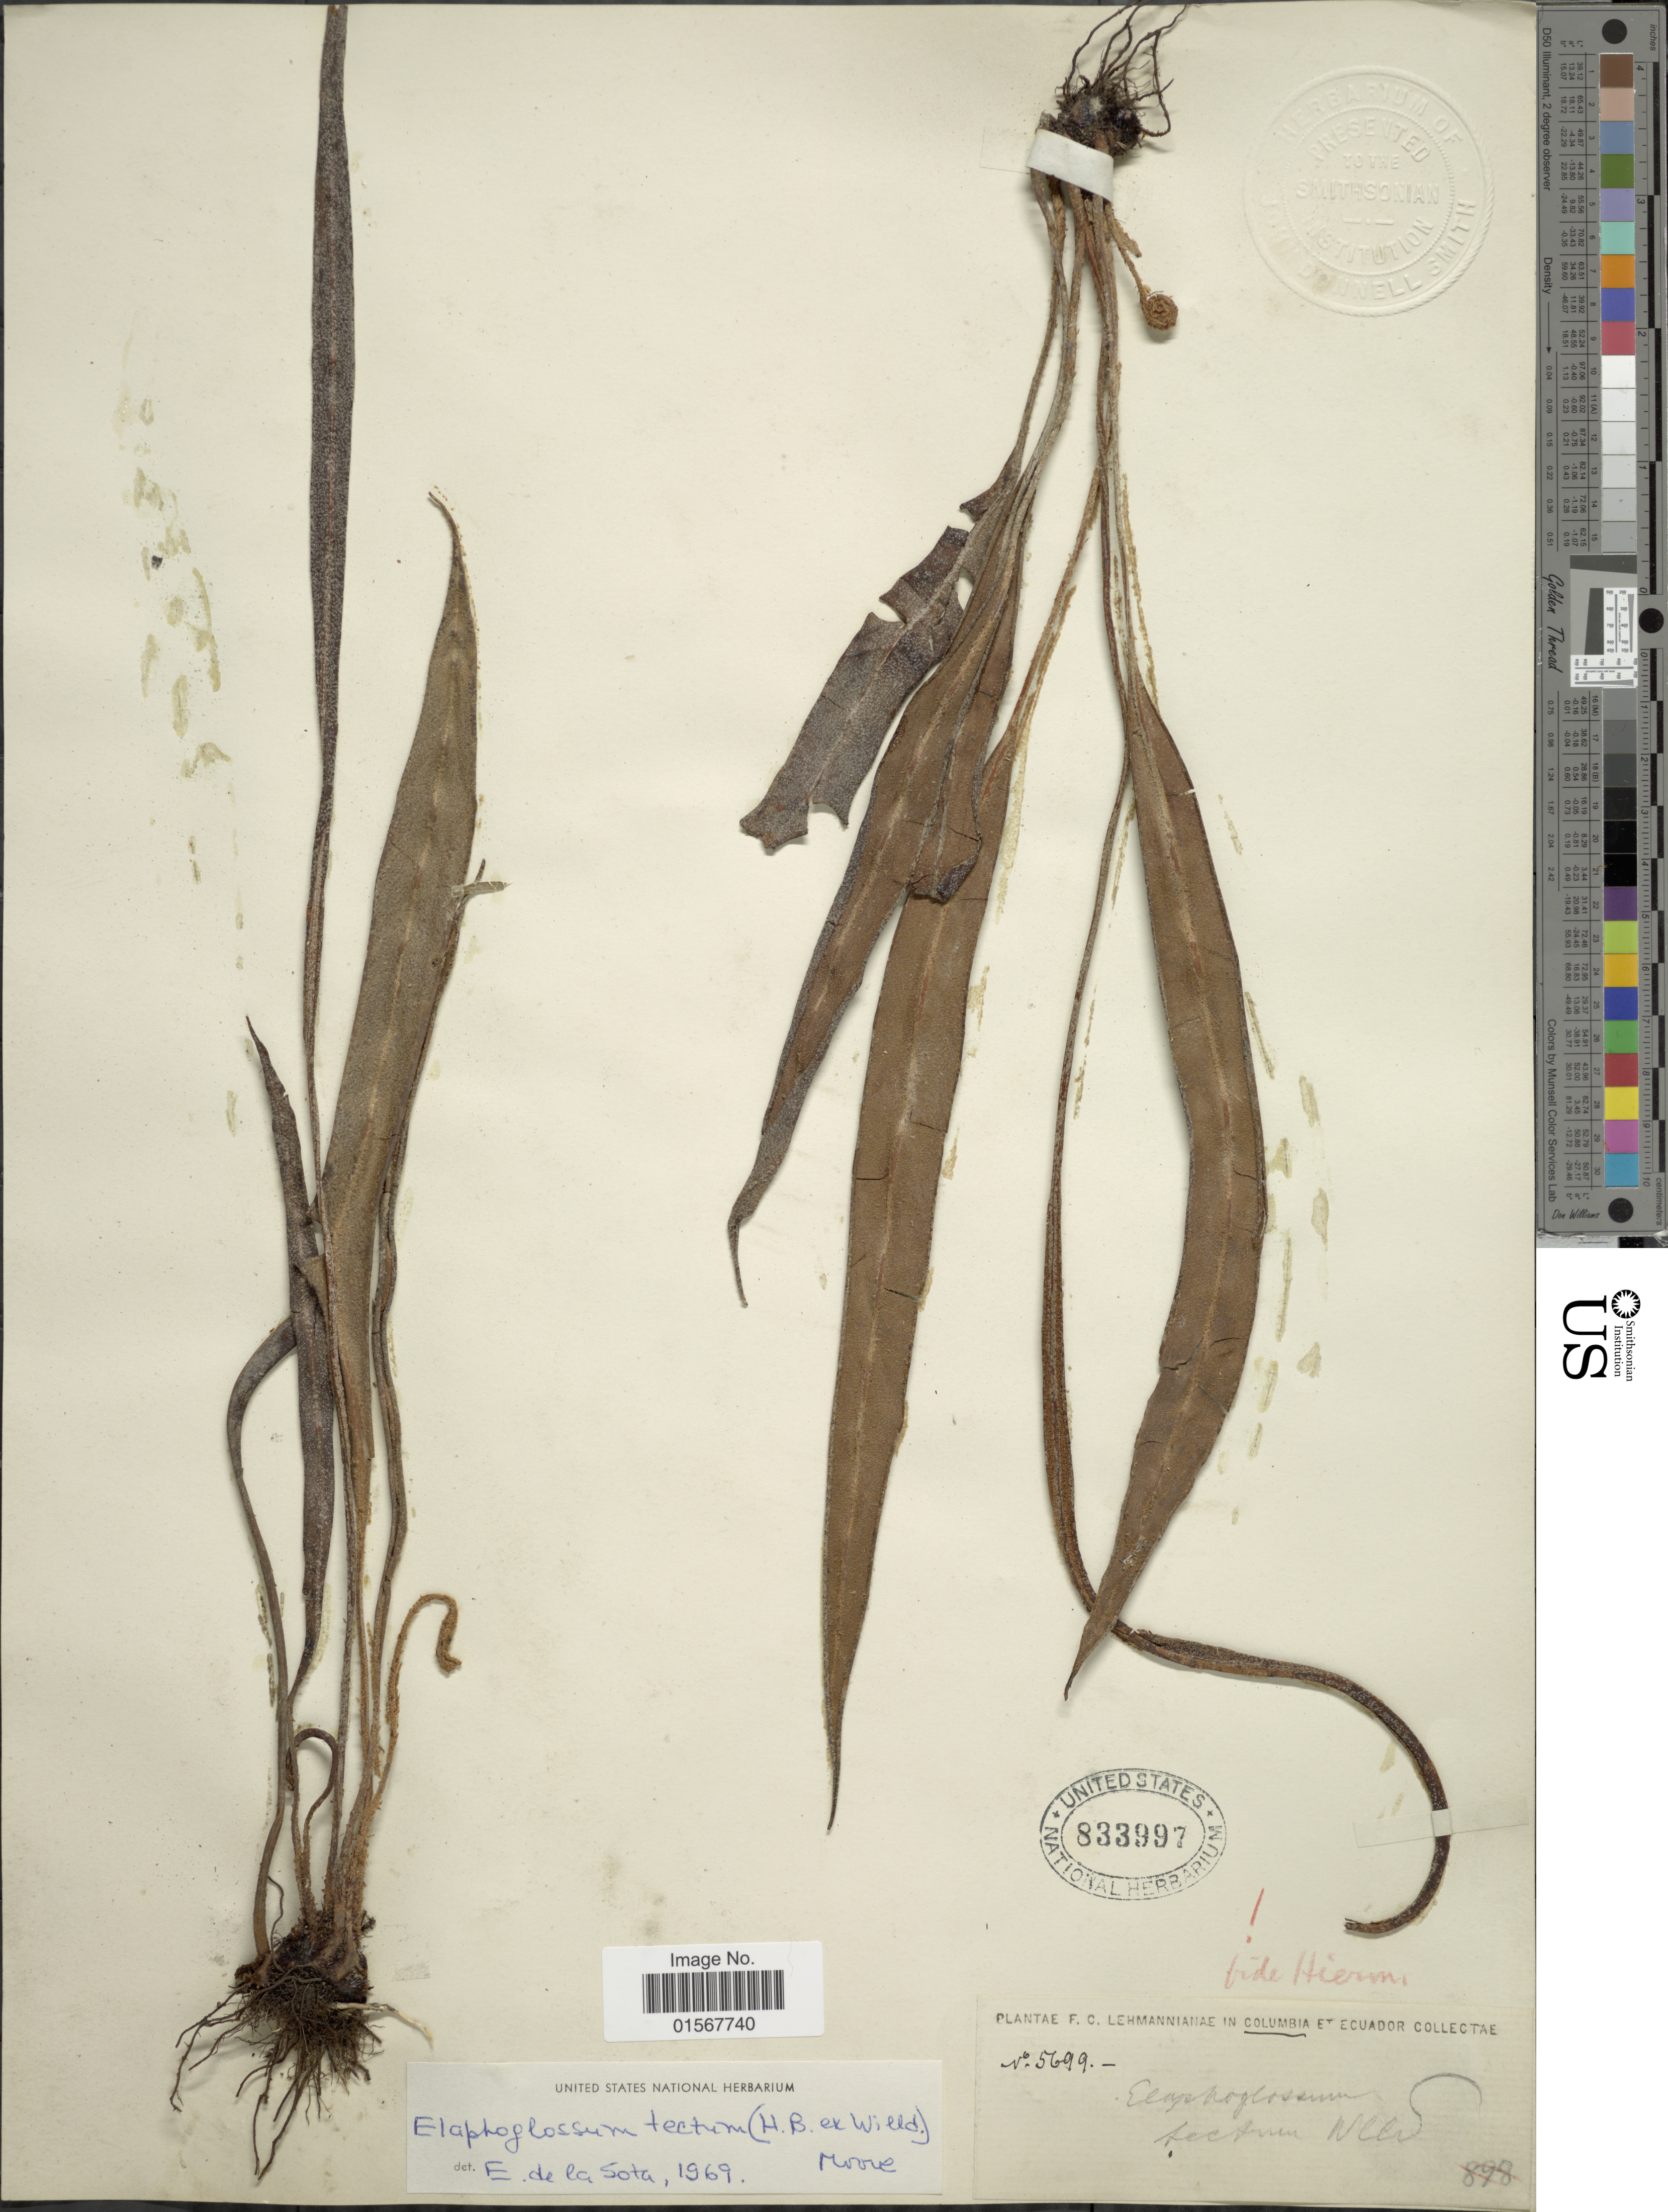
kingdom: Plantae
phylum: Tracheophyta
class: Polypodiopsida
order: Polypodiales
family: Dryopteridaceae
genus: Elaphoglossum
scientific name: Elaphoglossum tectum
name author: (Humb. & Bonpl.) Moore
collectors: F. C. Lehmann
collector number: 5699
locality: Columbia et Ecuador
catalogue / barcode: US 833997